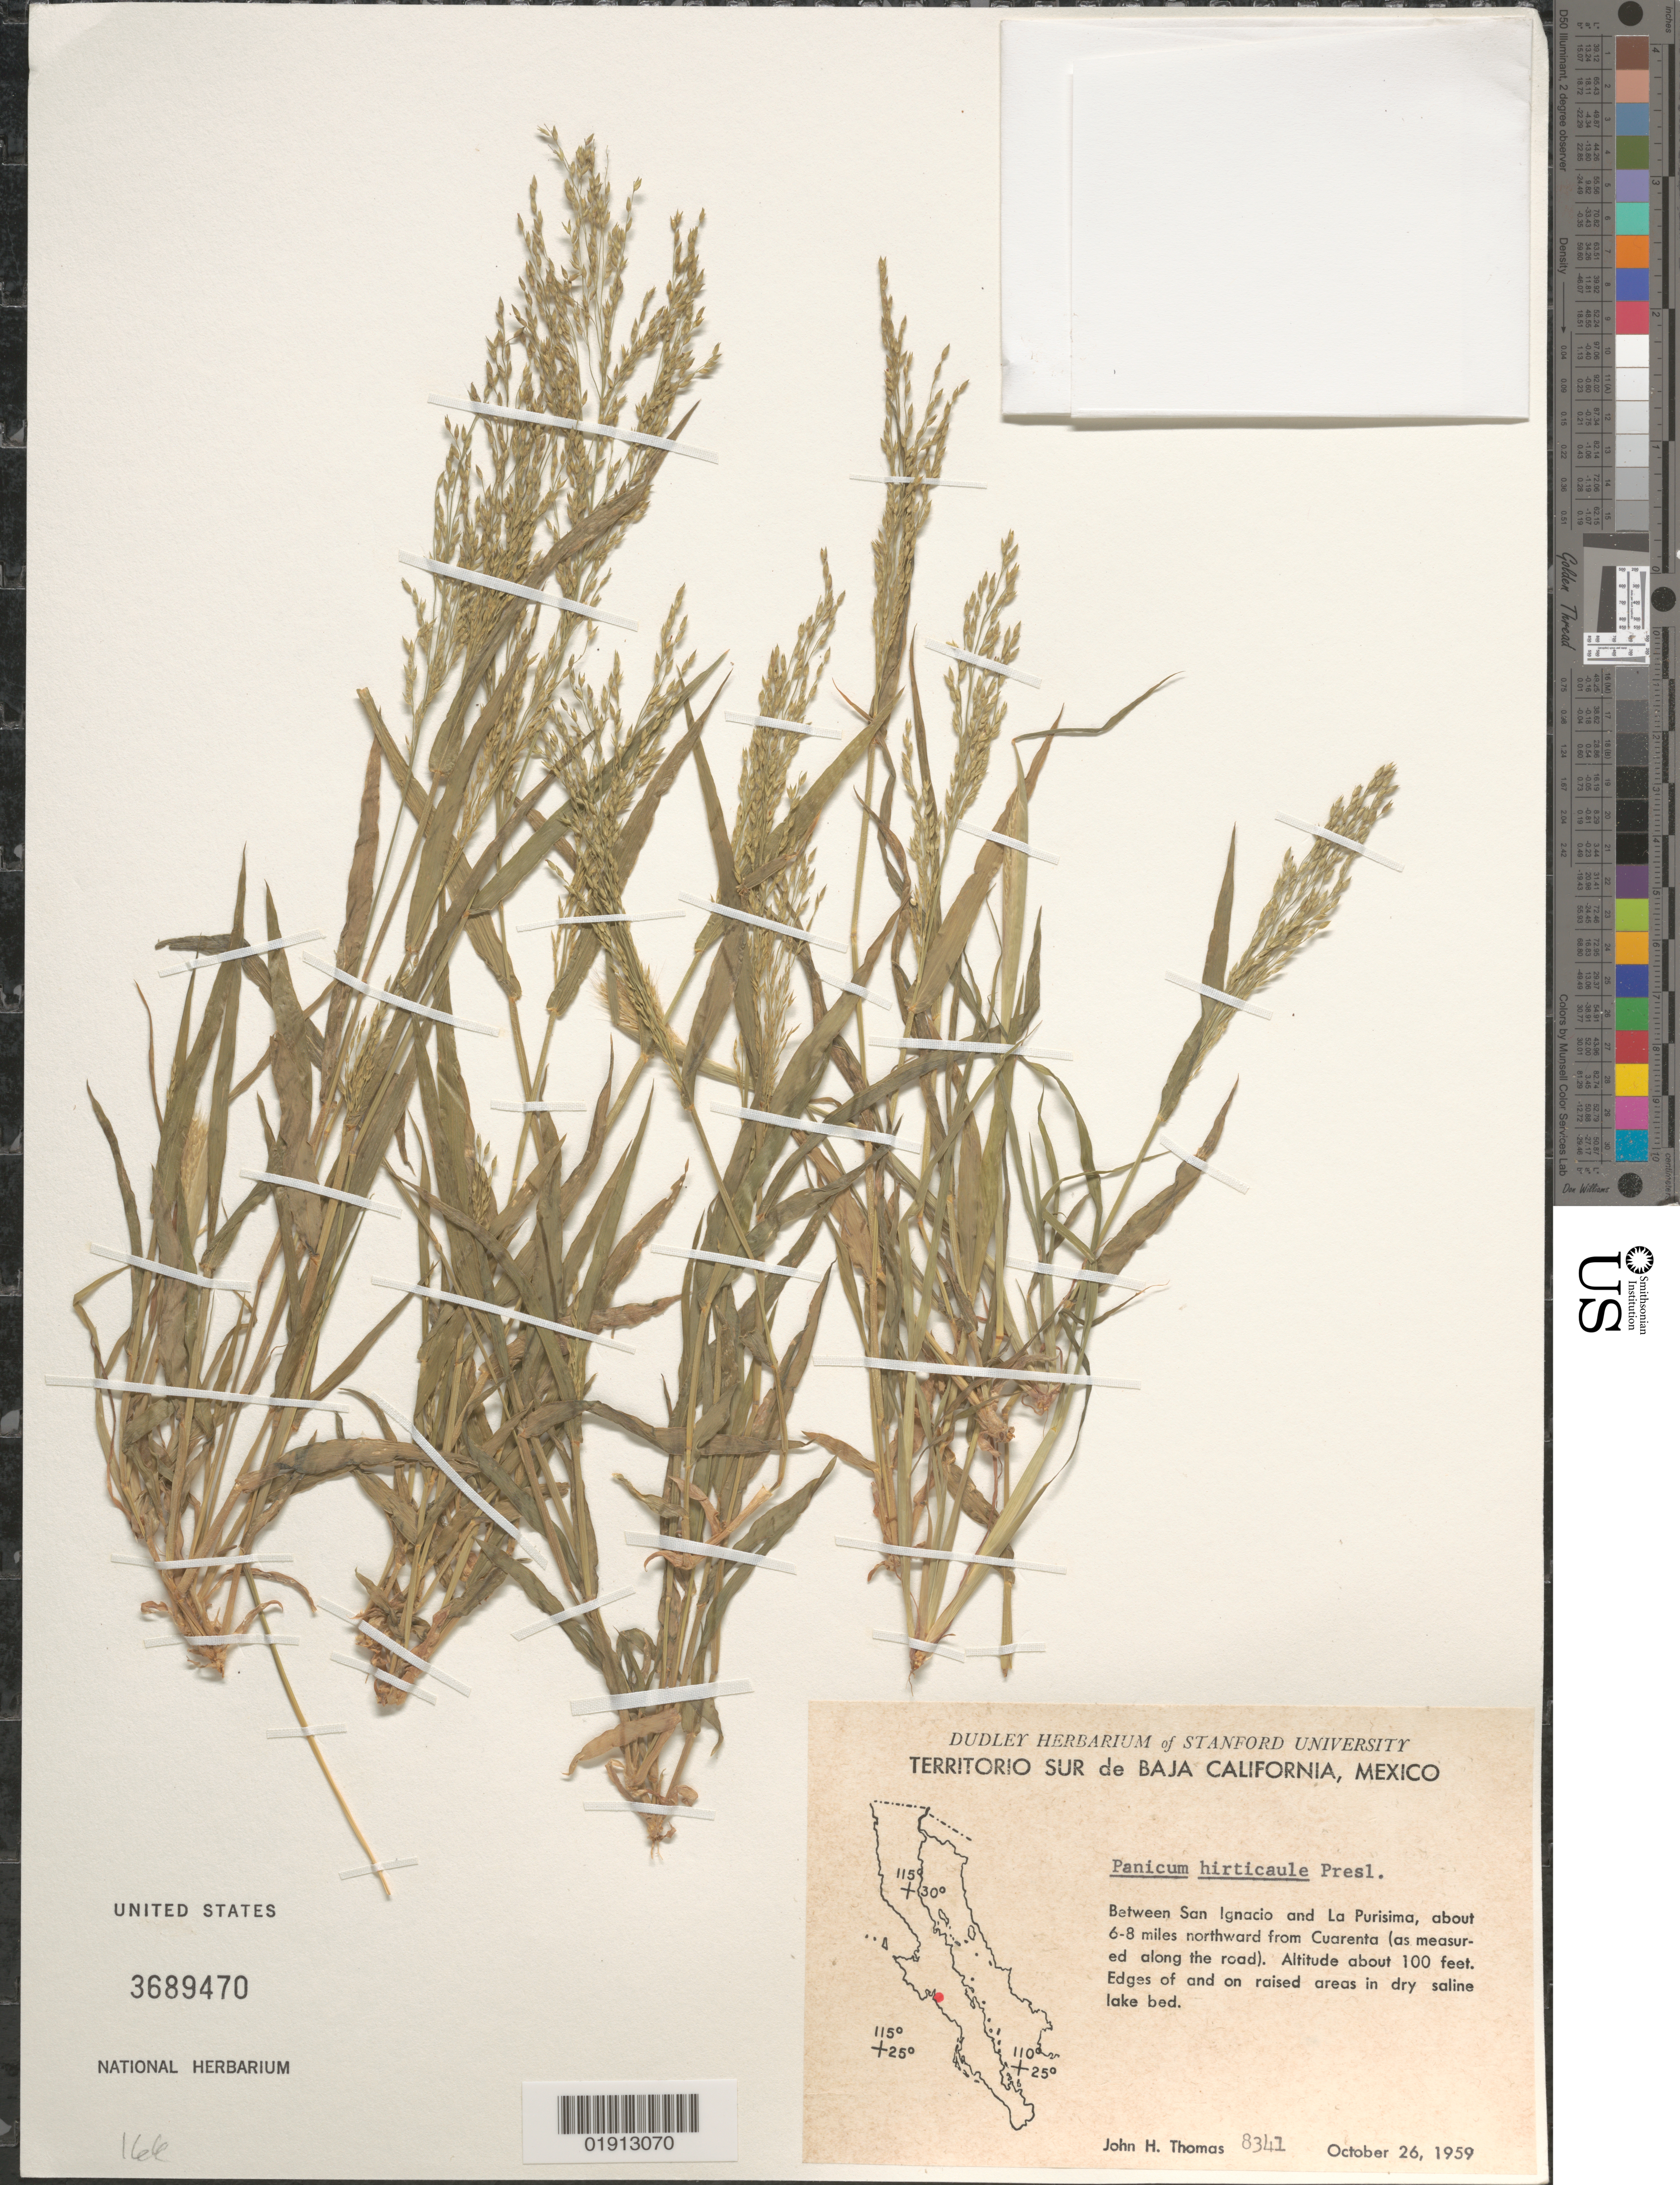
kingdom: Plantae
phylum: Tracheophyta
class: Liliopsida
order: Poales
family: Poaceae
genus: Panicum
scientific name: Panicum hirticaule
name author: J. Presl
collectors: J. H. Thomas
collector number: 8341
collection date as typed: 26 Oct 1959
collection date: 1959-10-26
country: Mexico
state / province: Baja California Sur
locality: Between San Ignacio and La Purisima, about 6-8 miles northward from Cuarenta (as measured along the road). Baja California Sur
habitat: Edges of and on raised areas in dry saline lake bed.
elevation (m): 30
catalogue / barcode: US 3689470